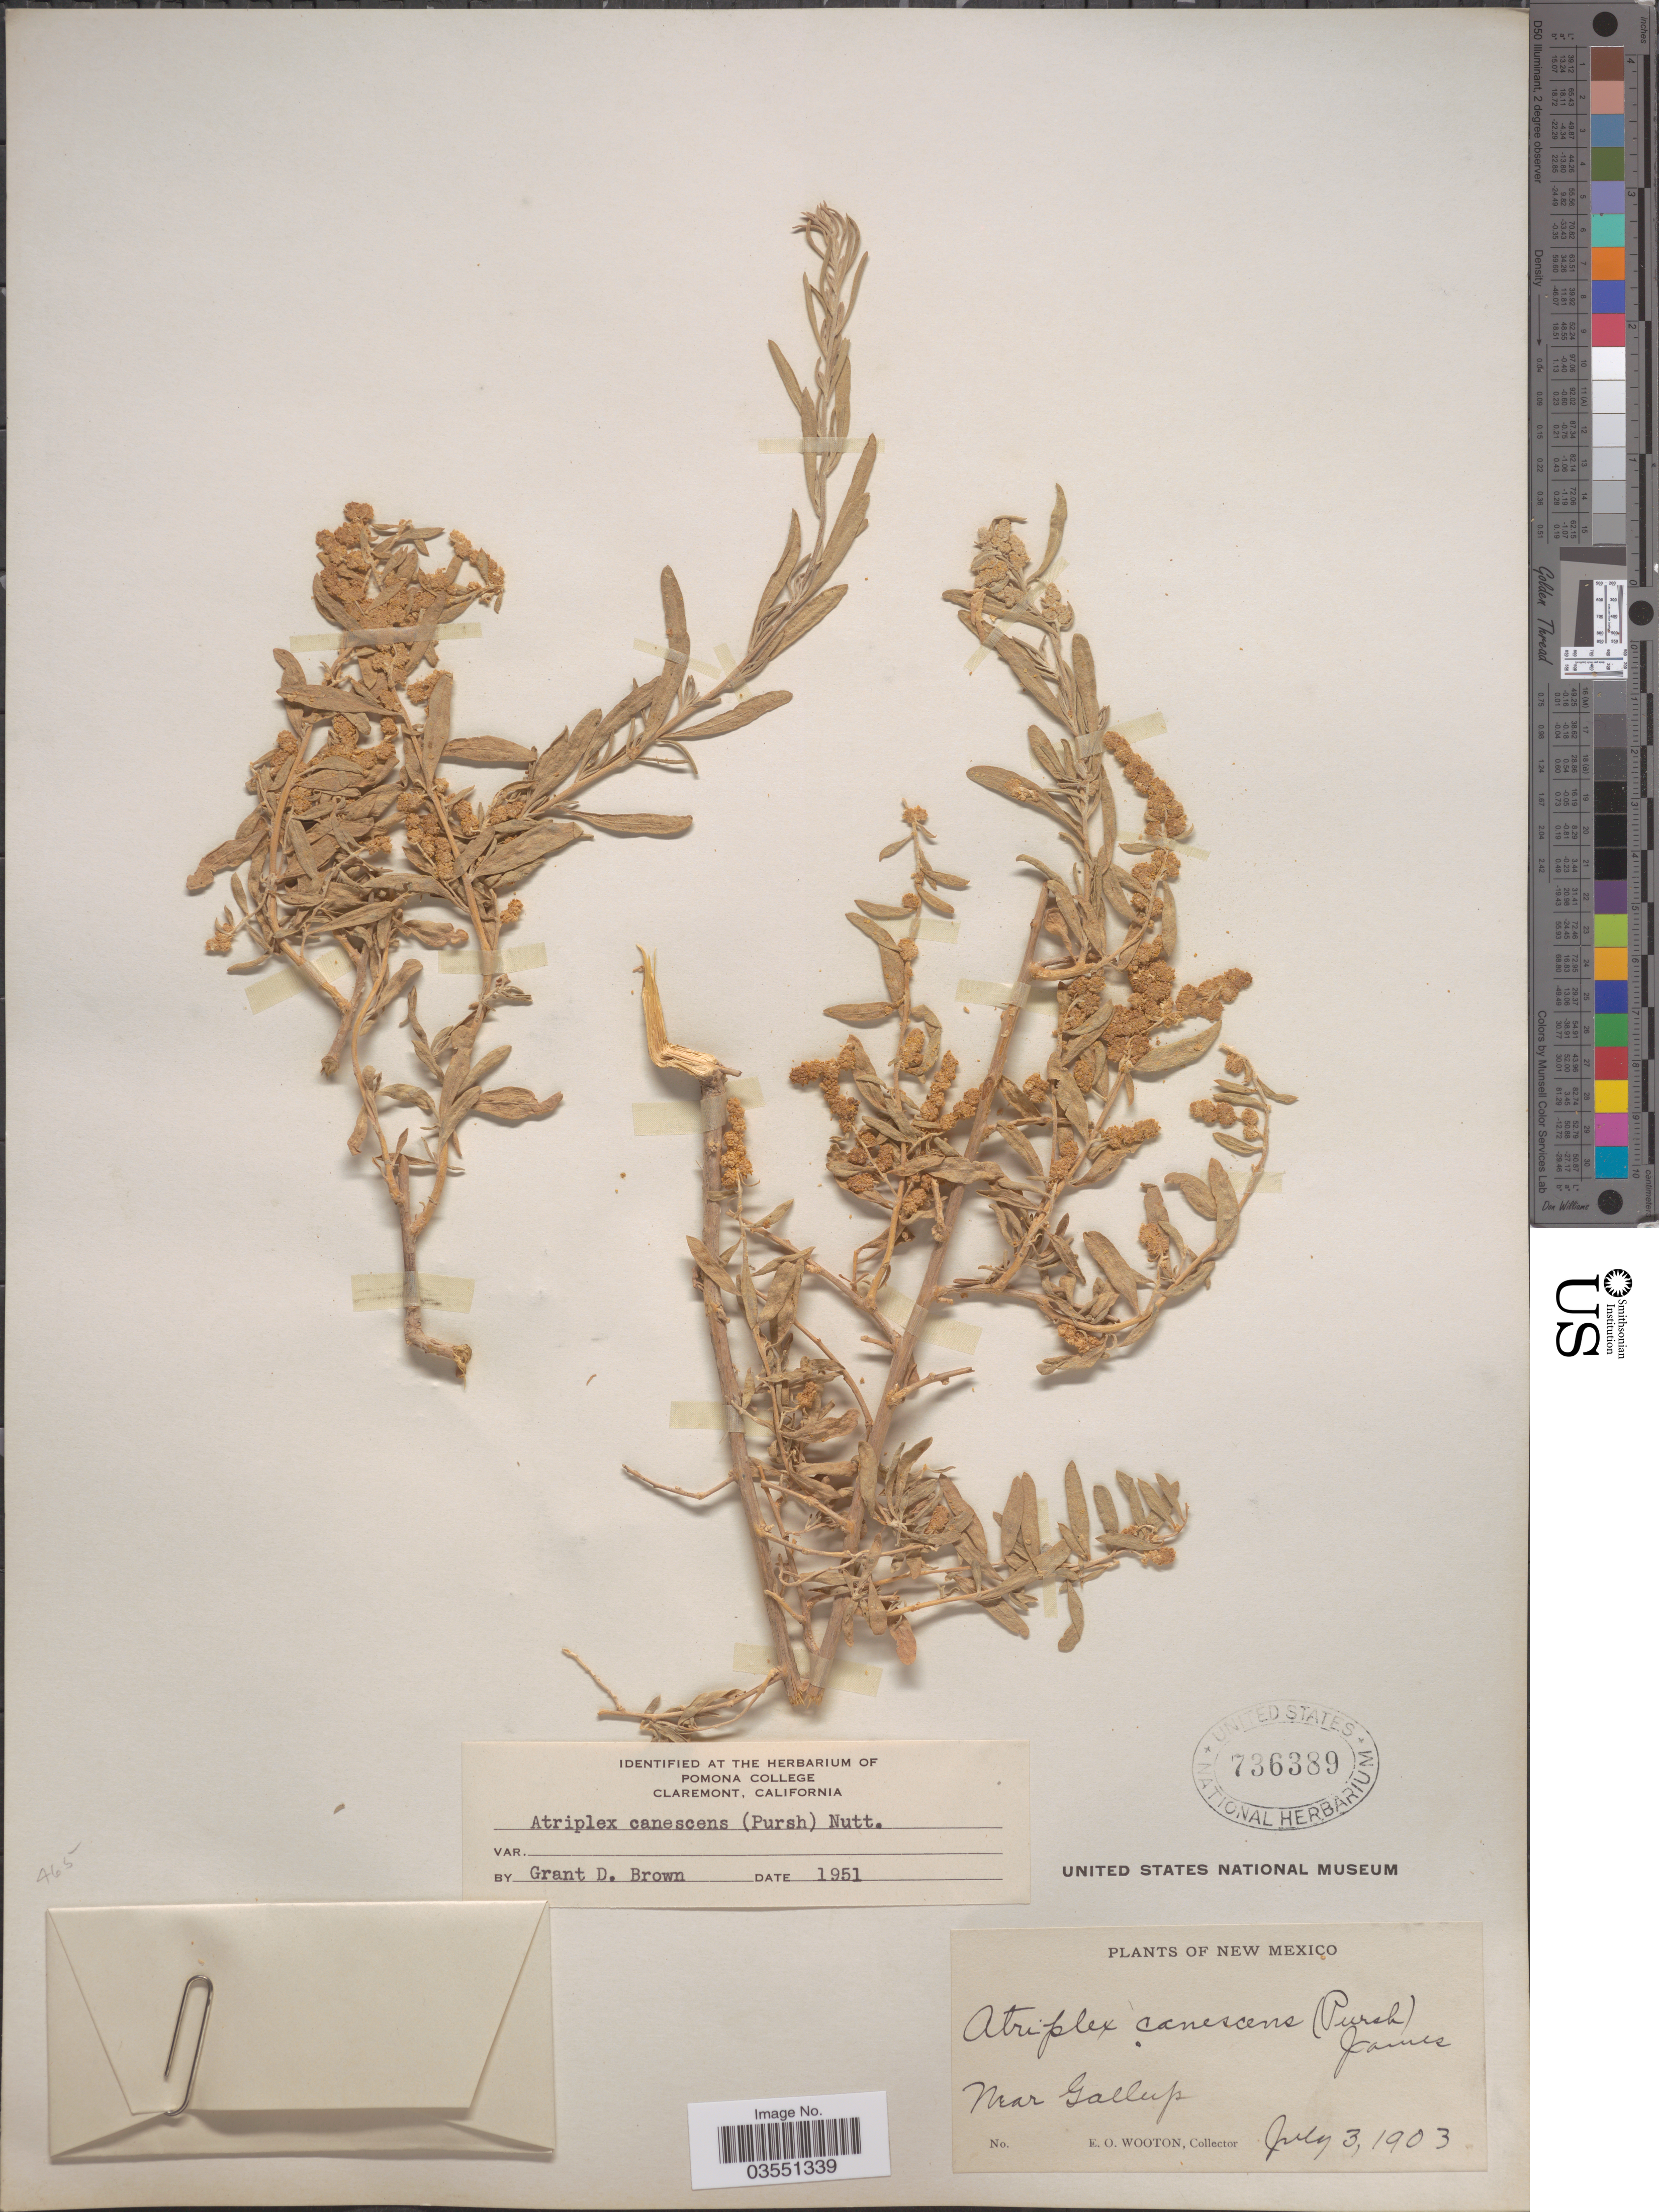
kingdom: Plantae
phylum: Tracheophyta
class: Magnoliopsida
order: Caryophyllales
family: Amaranthaceae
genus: Atriplex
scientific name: Atriplex canescens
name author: (Pursh) Nutt.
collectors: E. O. Wooton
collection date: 1903-07-03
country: United States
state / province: New Mexico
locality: Gallup.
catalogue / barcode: US 736389